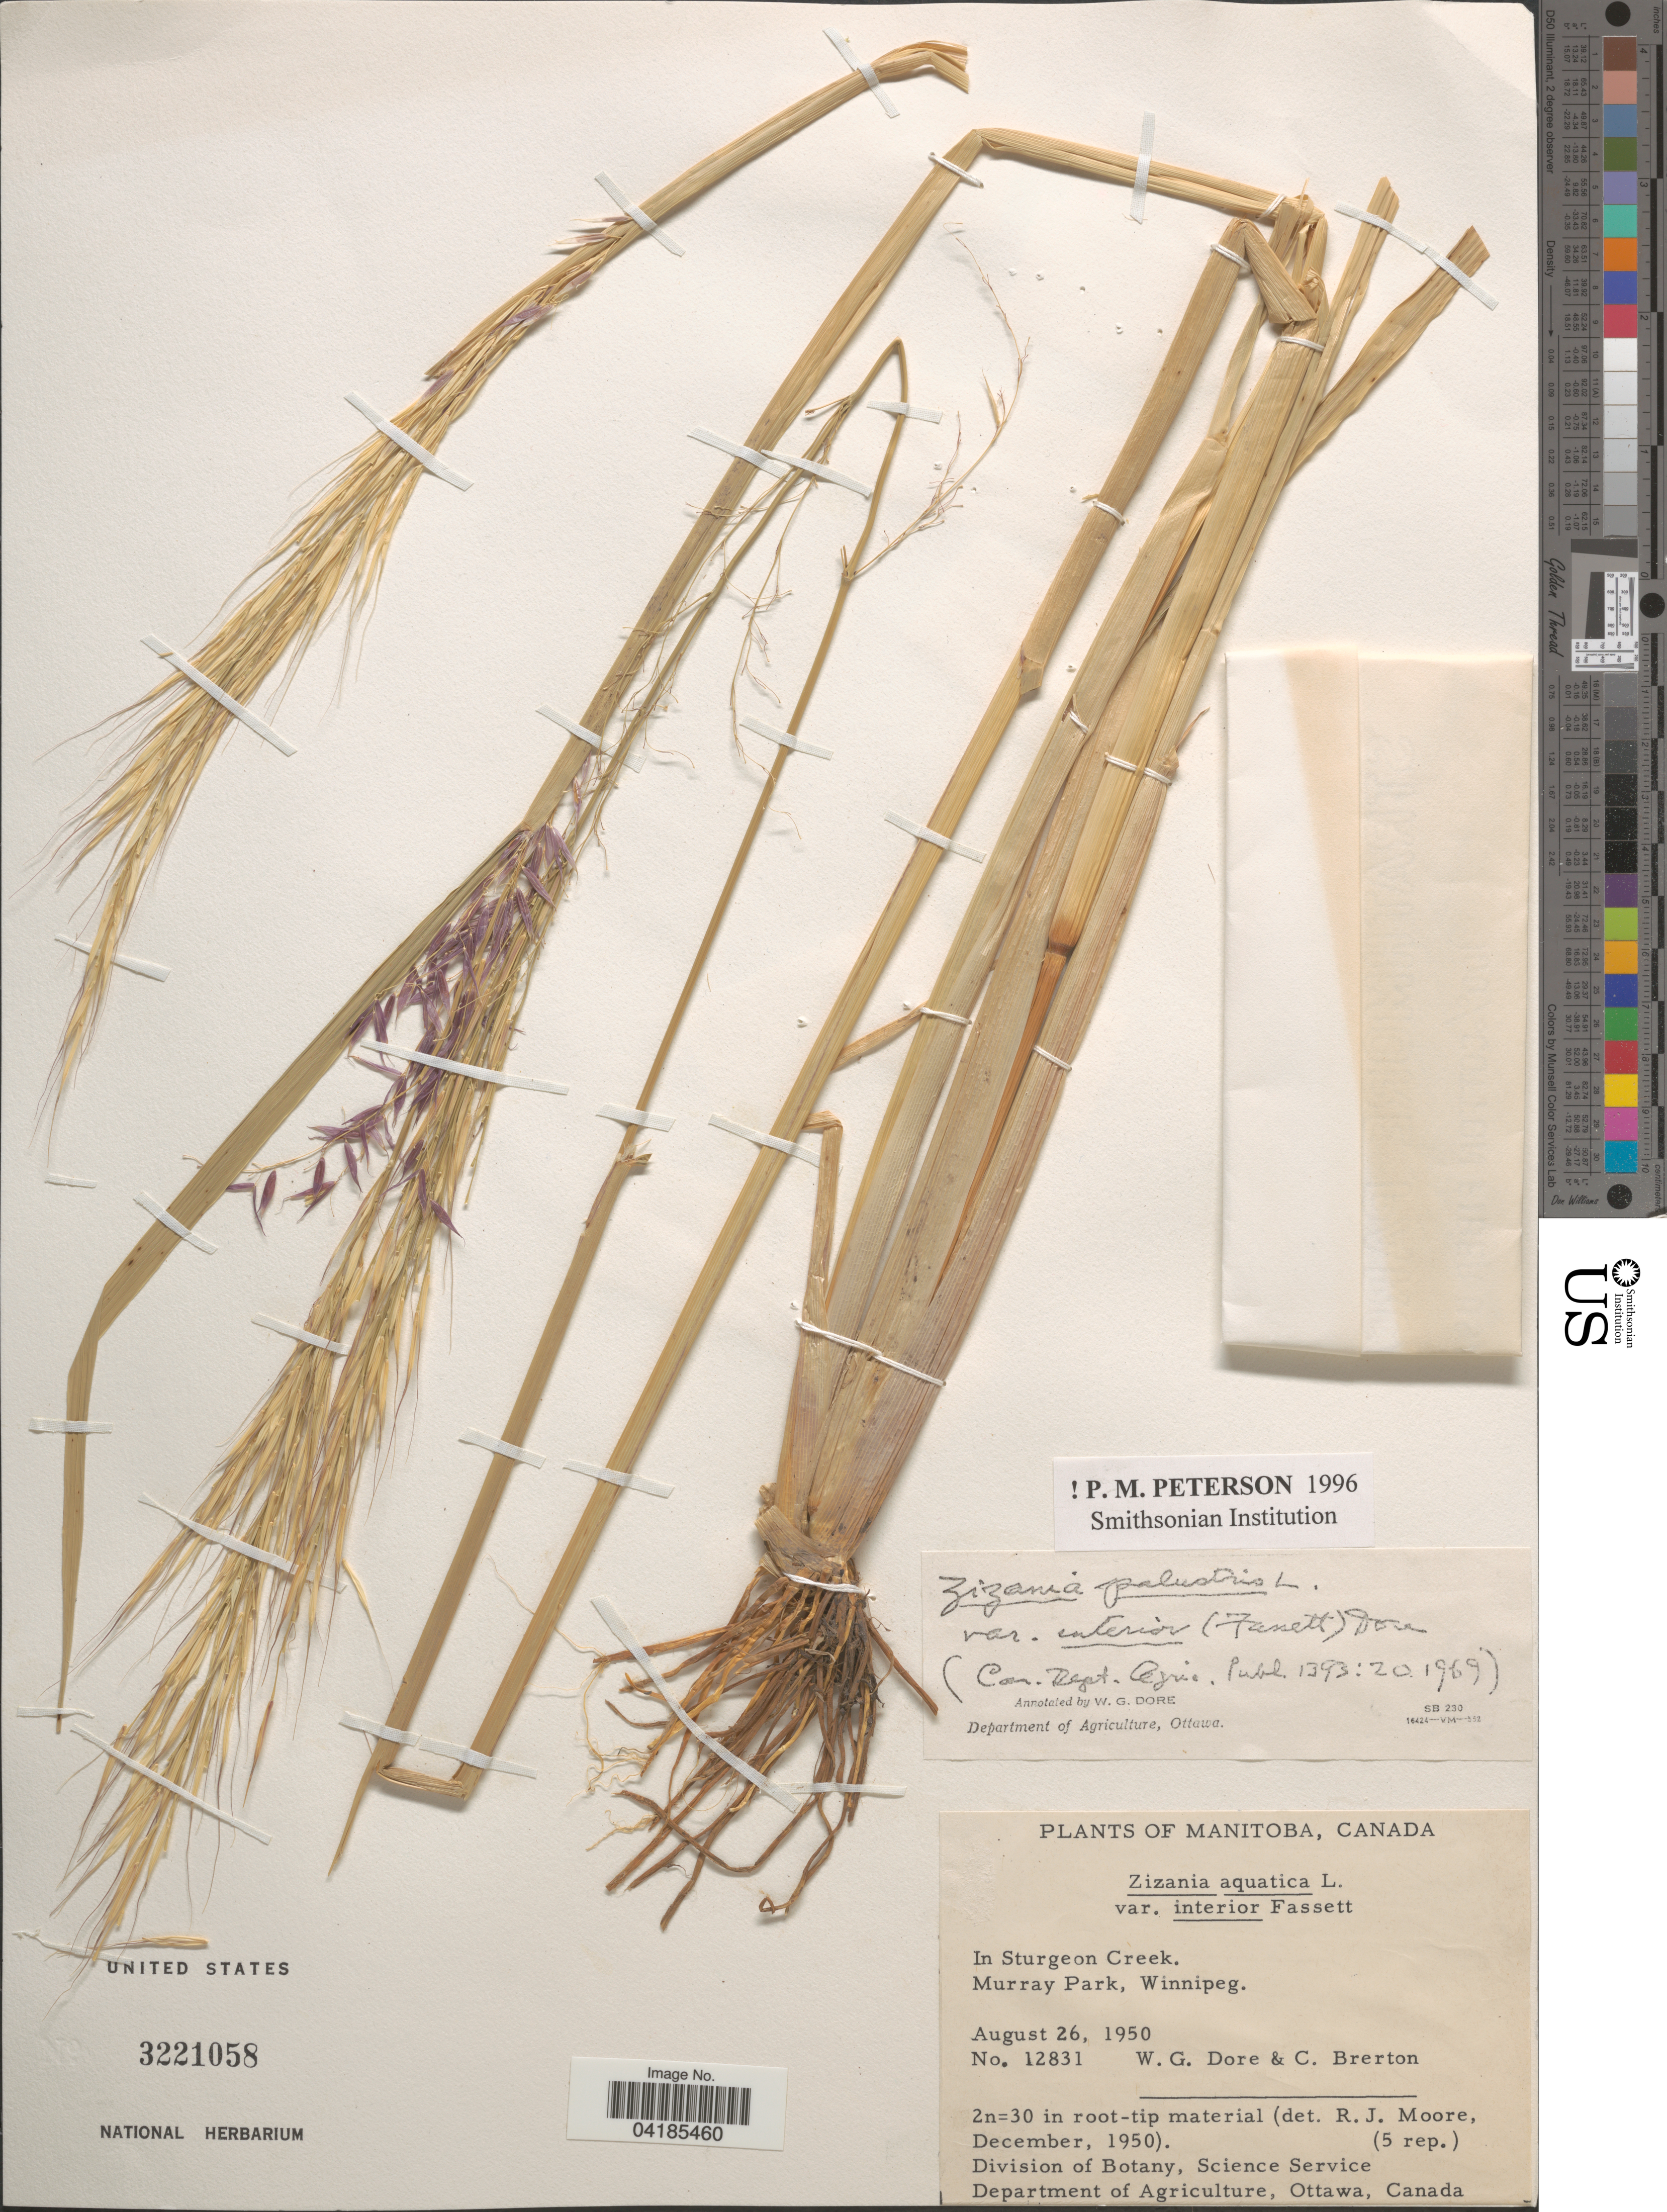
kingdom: Plantae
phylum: Tracheophyta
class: Liliopsida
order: Poales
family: Poaceae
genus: Zizania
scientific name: Zizania palustris var. interior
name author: L.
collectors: W. Dore & C. Brerton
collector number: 12831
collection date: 1950-08-26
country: Canada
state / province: Manitoba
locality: In Sturgeon Creek. Murray Park, Winnipeg.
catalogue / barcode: US 3221058